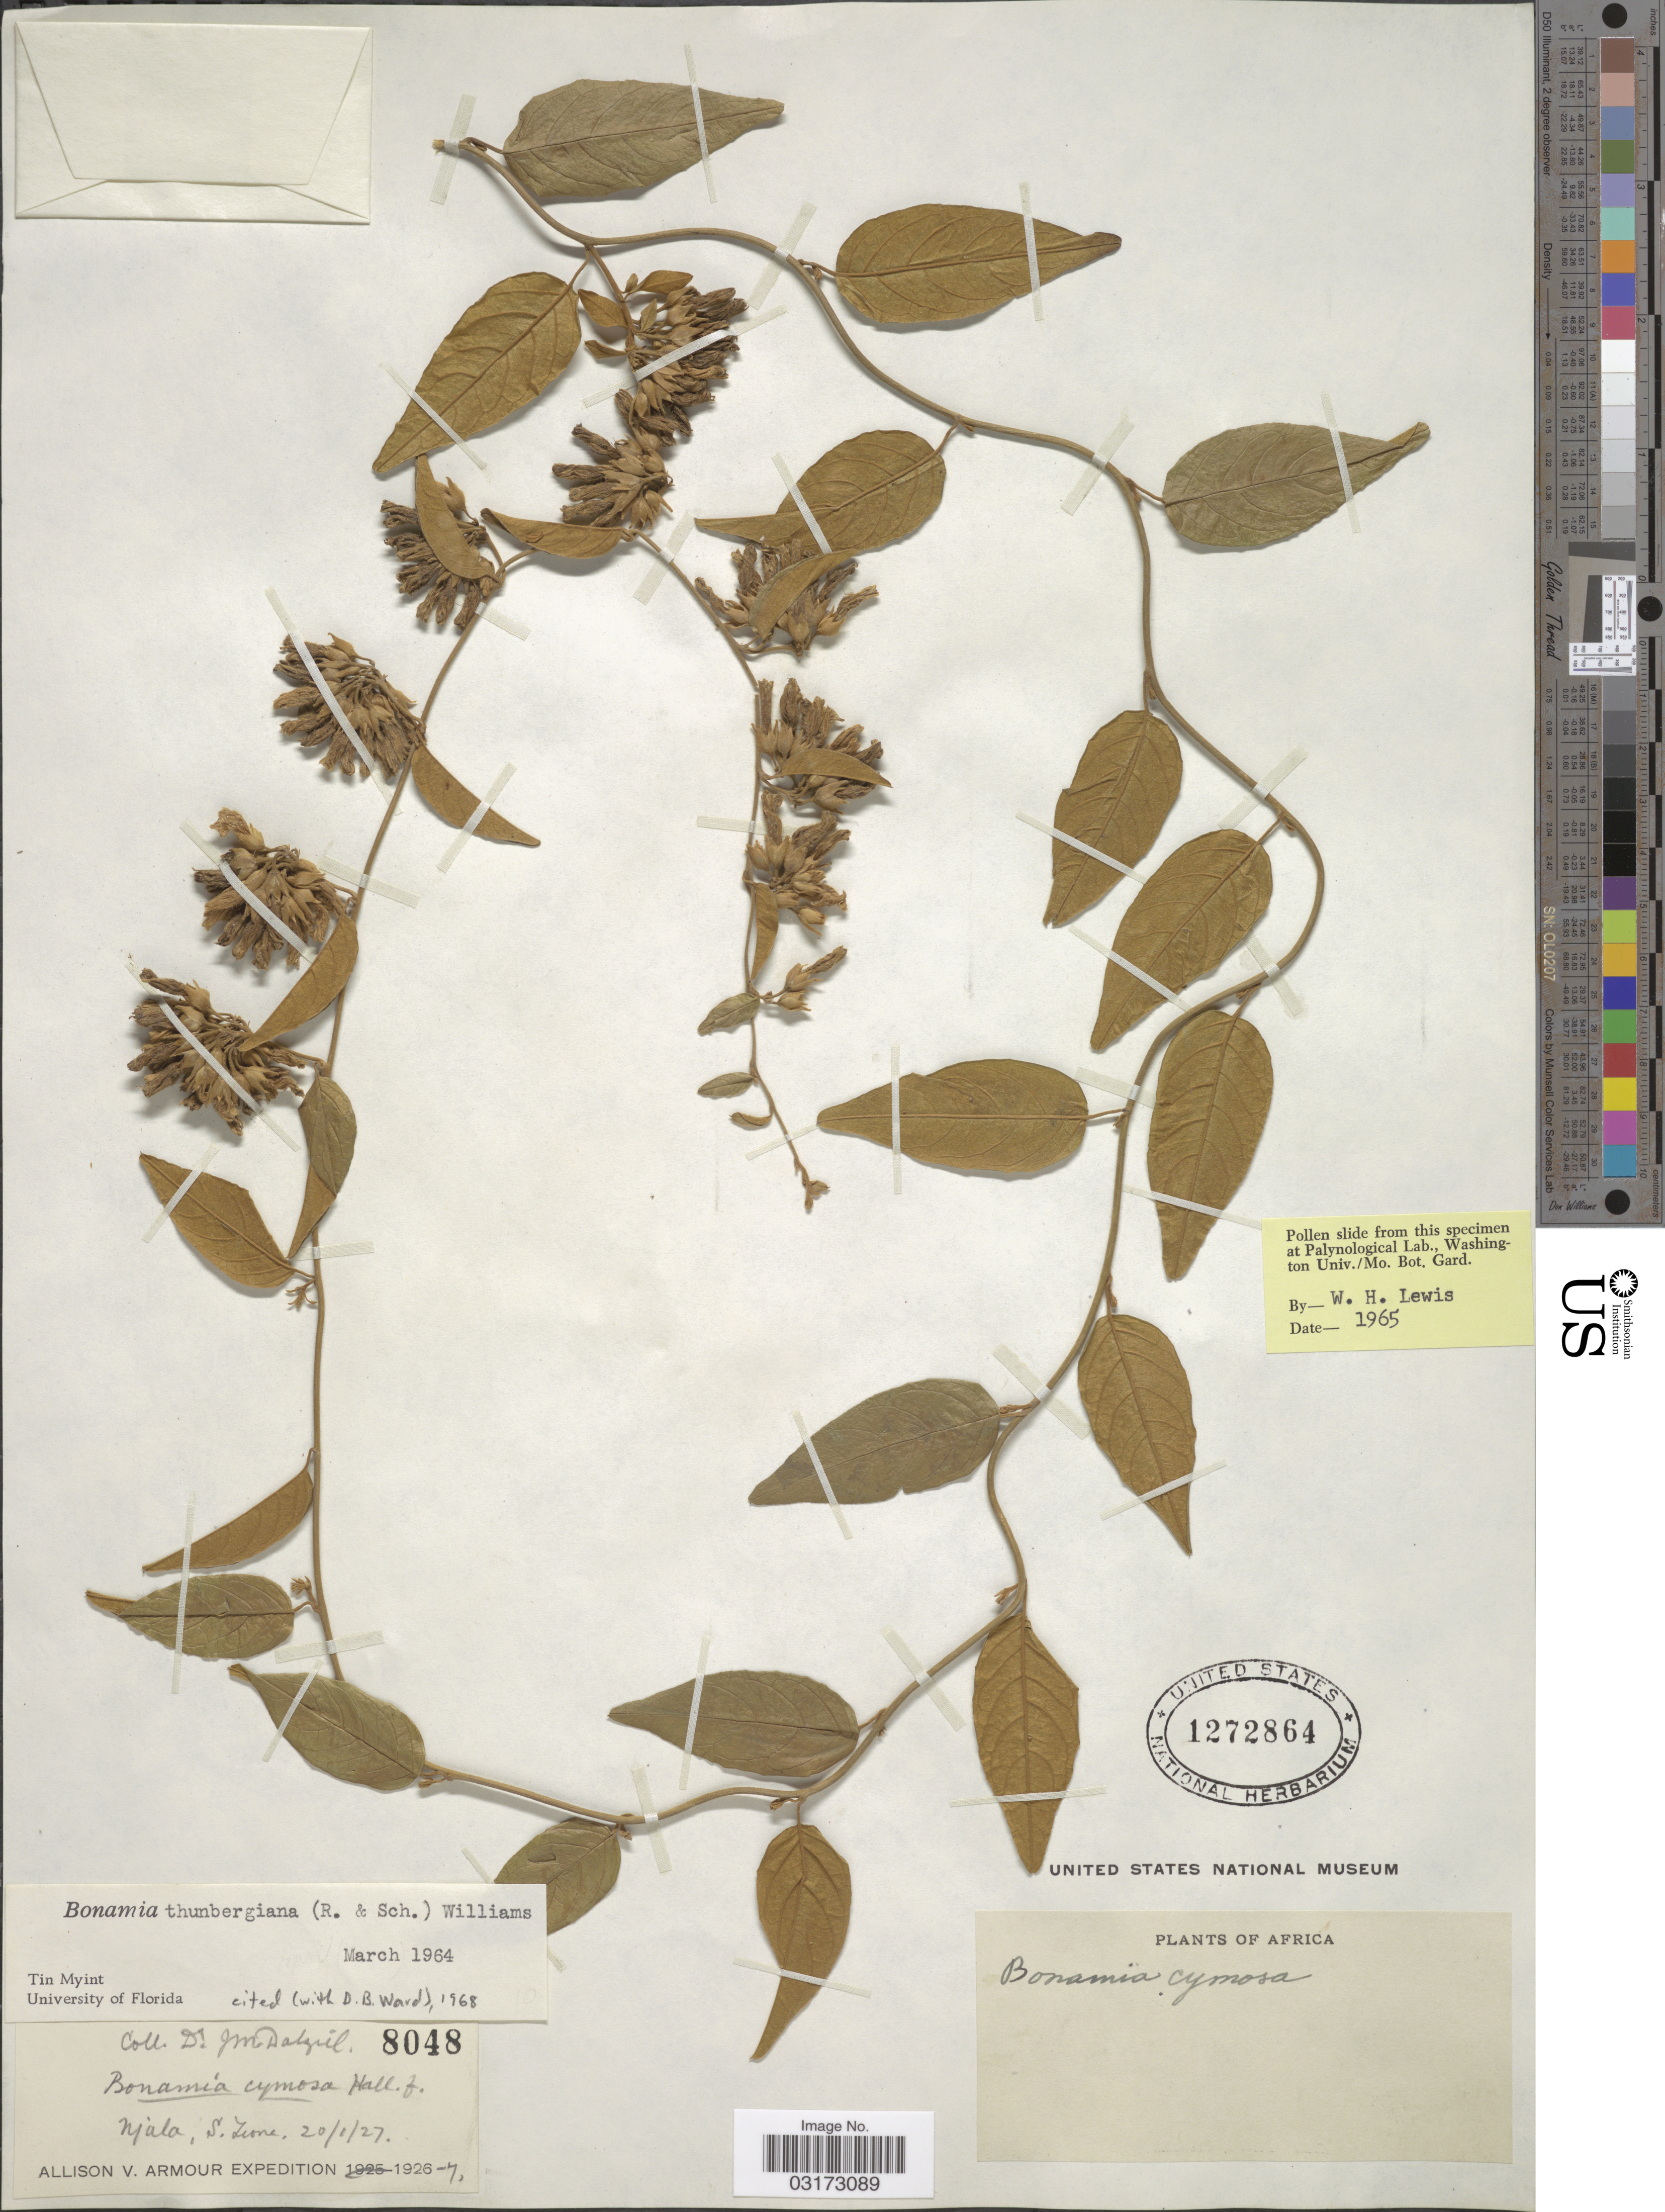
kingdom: Plantae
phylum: Tracheophyta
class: Magnoliopsida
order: Solanales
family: Convolvulaceae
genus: Bonamia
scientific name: Bonamia thunbergiana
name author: (Hutch.) Williams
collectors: J. Dalziel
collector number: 8048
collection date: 1927-01-20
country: Sierra Leone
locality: Africa. Njala, S. Zone.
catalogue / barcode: US 1272864